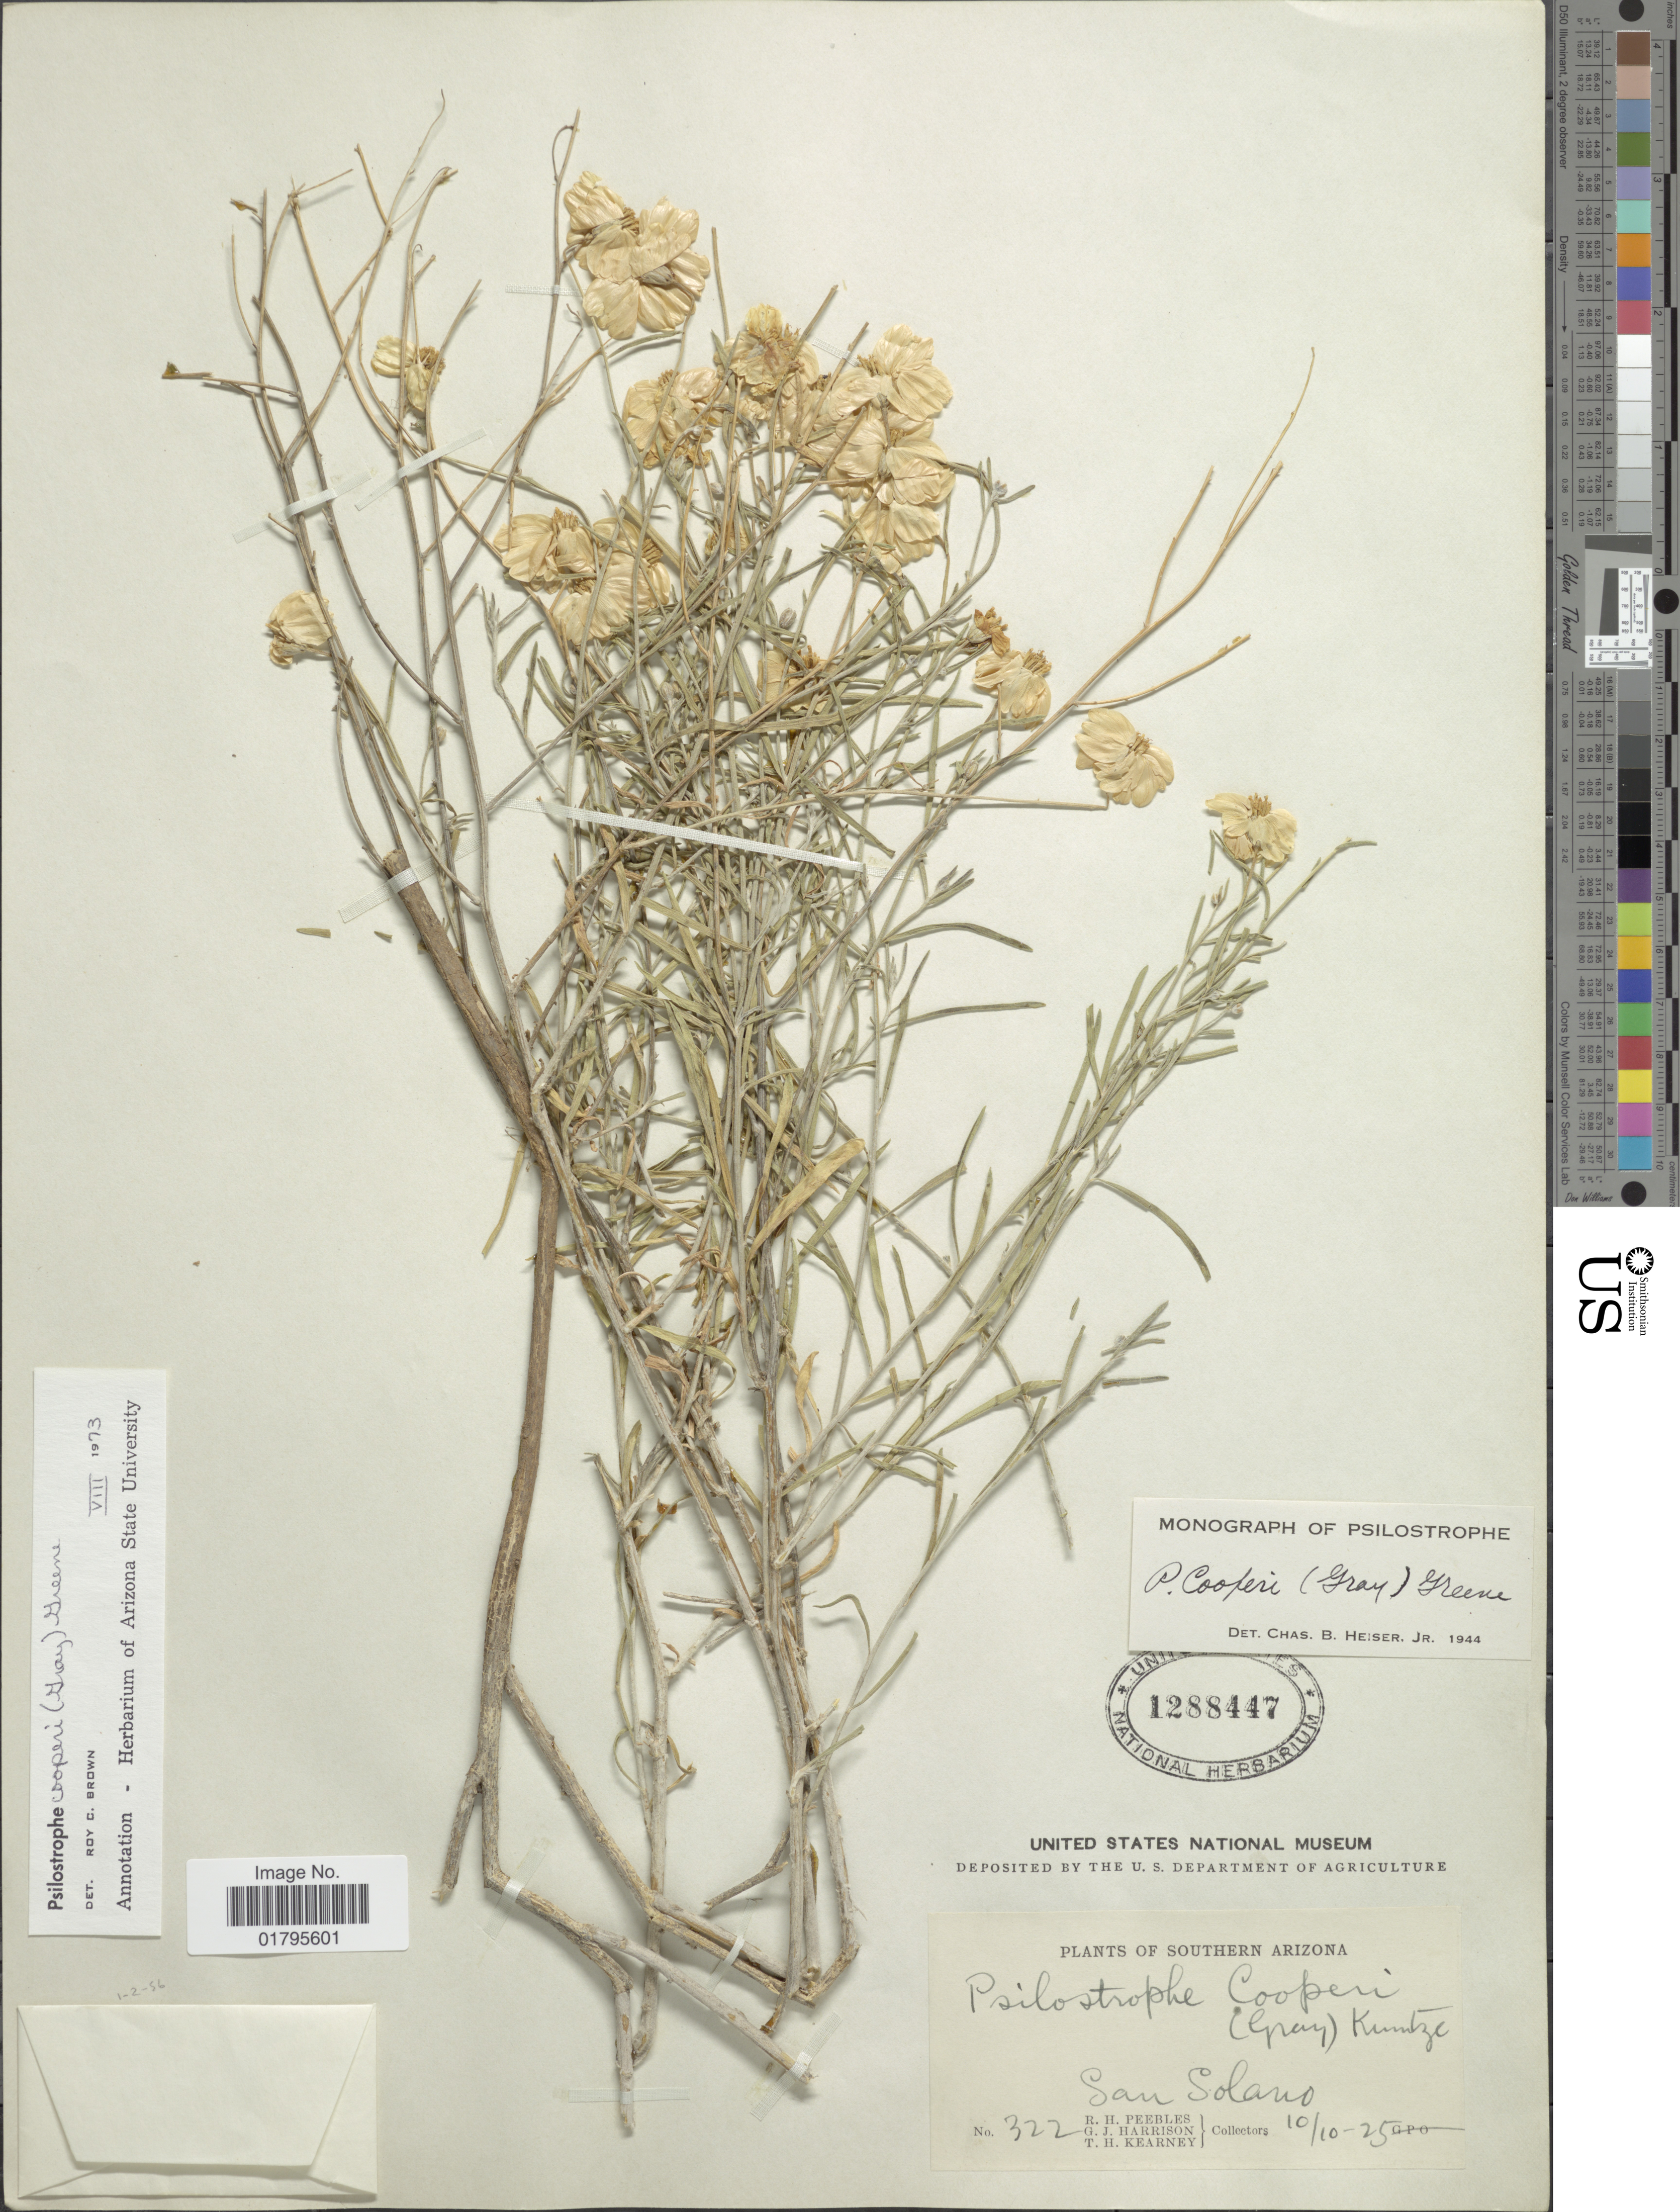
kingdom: Plantae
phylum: Tracheophyta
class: Magnoliopsida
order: Asterales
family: Asteraceae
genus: Psilostrophe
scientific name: Psilostrophe cooperi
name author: (A. Gray) Greene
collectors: R. H. Peebles, G. J. Harrison & T. H. Kearney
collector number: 322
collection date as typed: Transcribed d/m/y: 10/10/25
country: United States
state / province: Arizona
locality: Southern Arizona, San Solano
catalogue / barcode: US 1288447